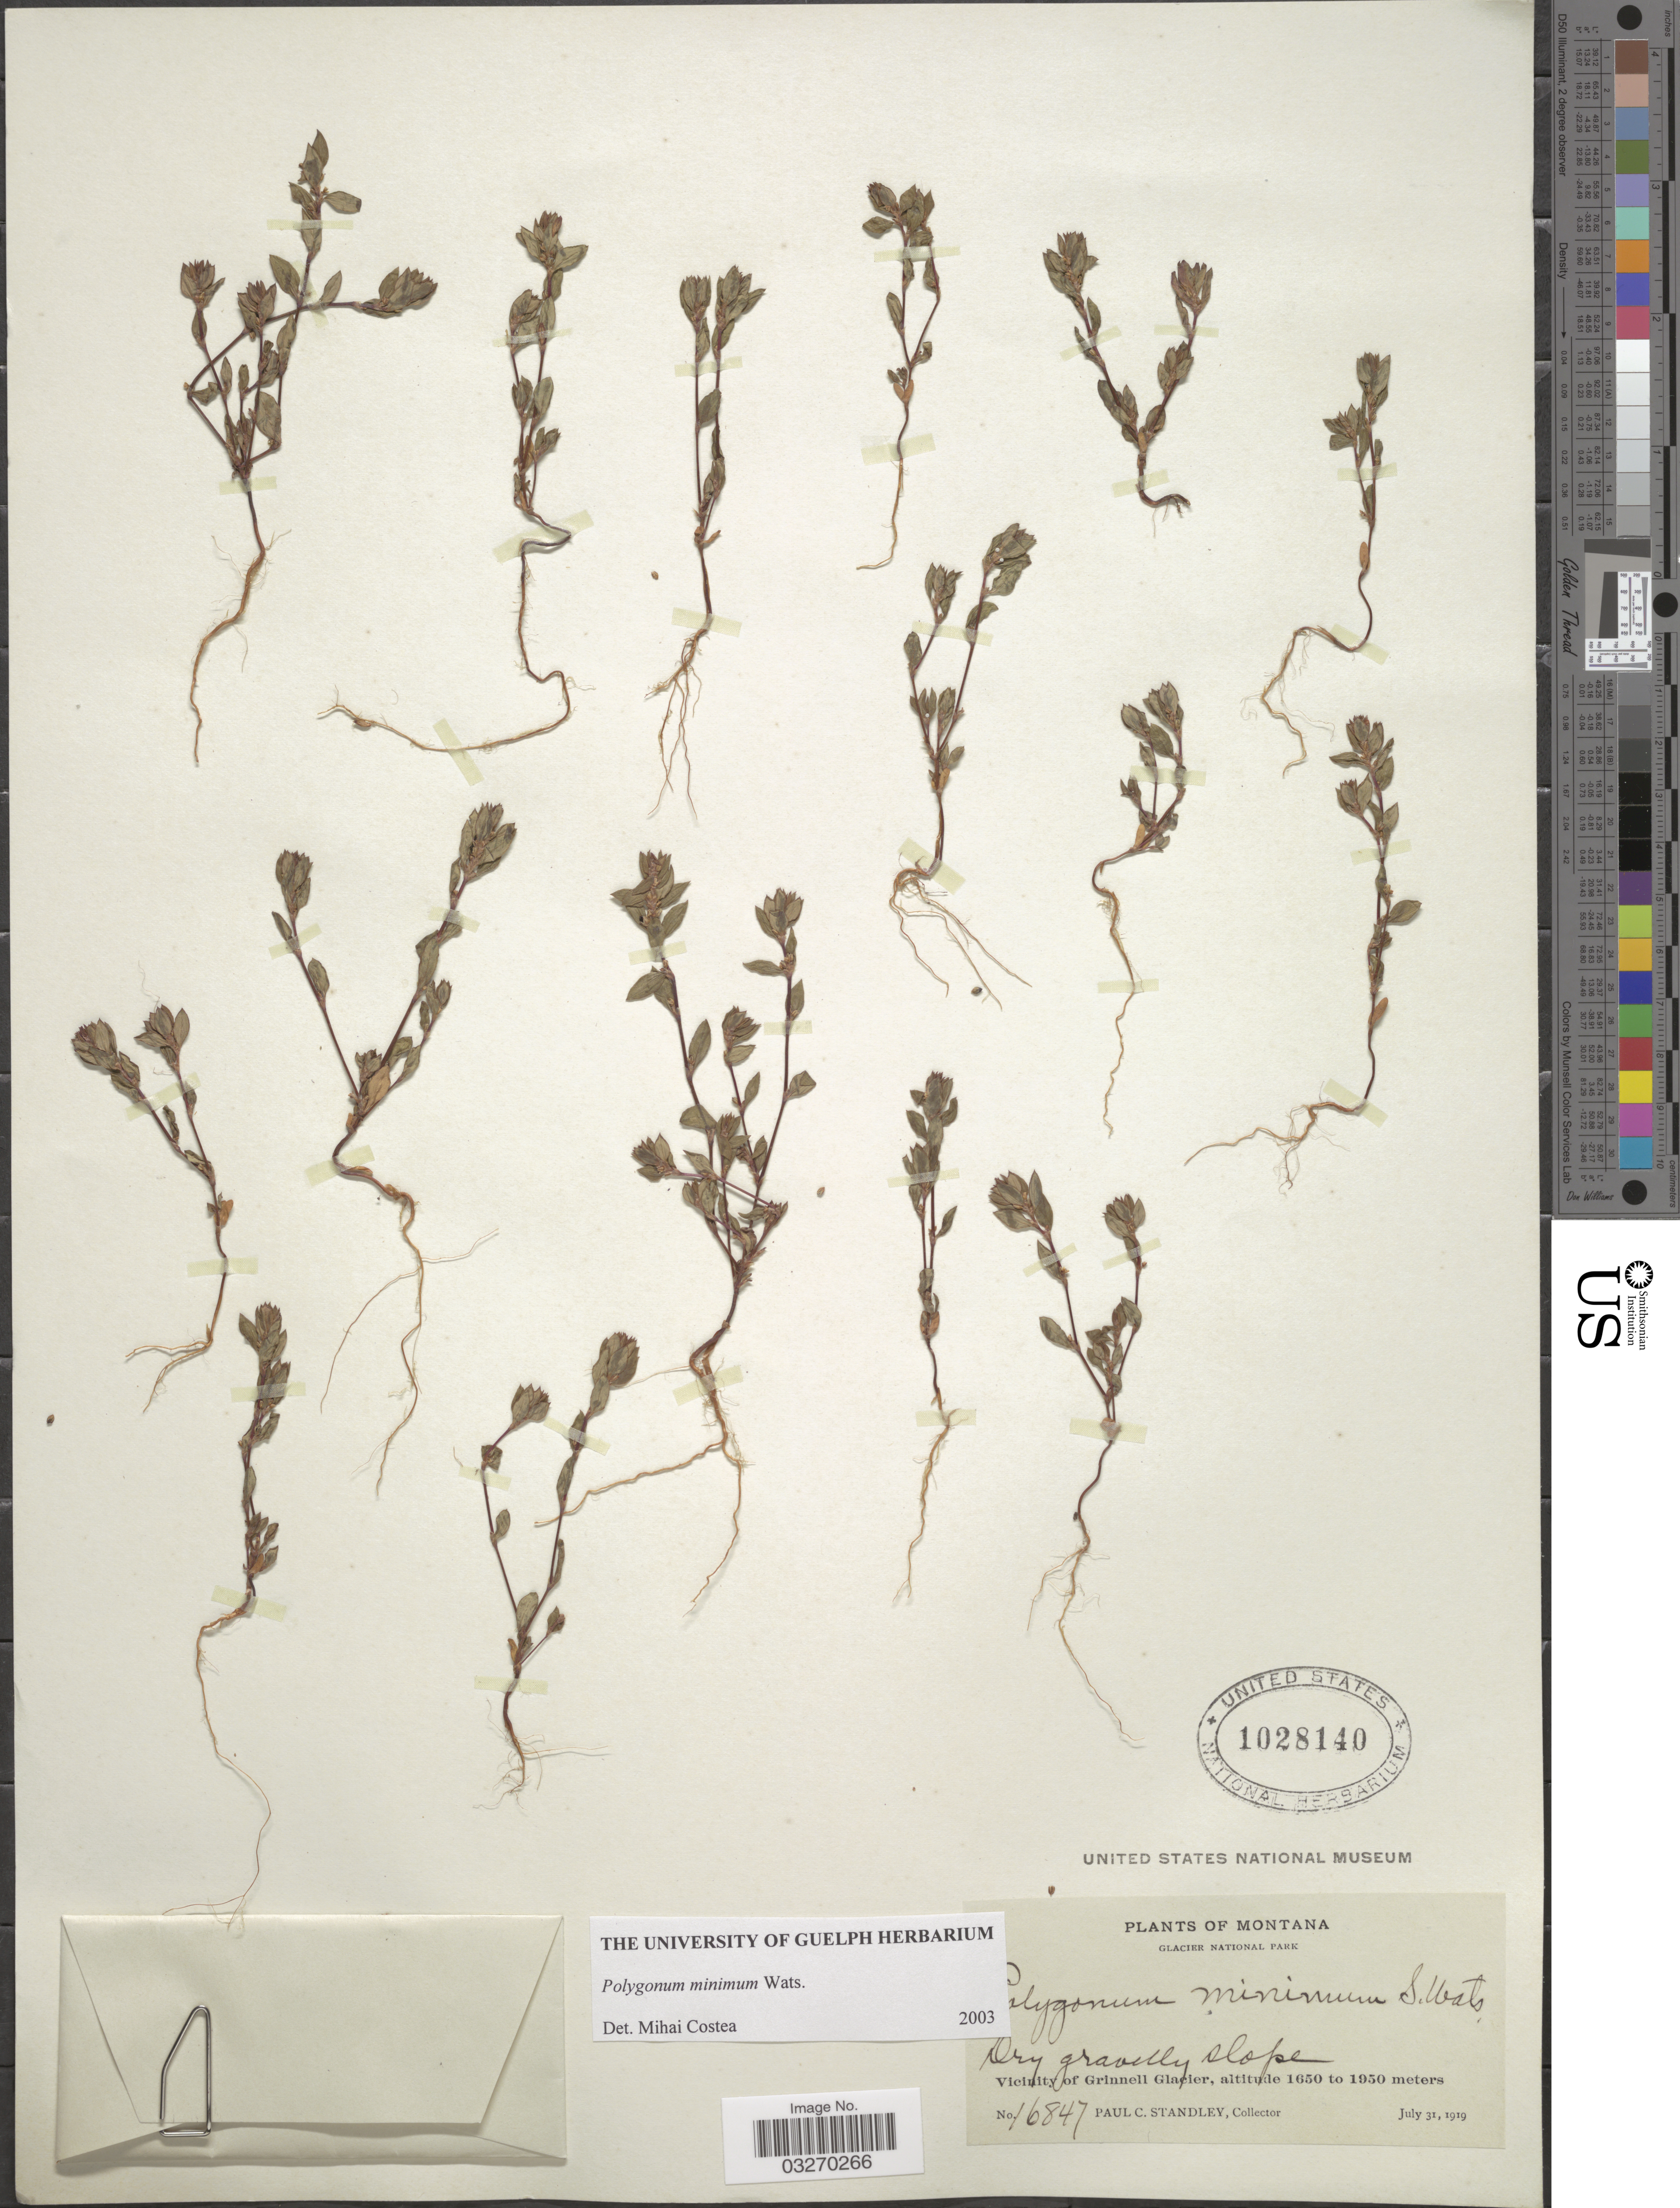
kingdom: Plantae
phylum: Tracheophyta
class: Magnoliopsida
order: Caryophyllales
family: Polygonaceae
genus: Polygonum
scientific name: Polygonum minimum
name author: S. Watson in C. King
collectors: P. C. Standley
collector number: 16847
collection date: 1919-07-31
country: United States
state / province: Montana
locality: Glacier National Park. Vicinity of Grinnell Glacier.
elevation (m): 1650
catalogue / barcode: US 1028140